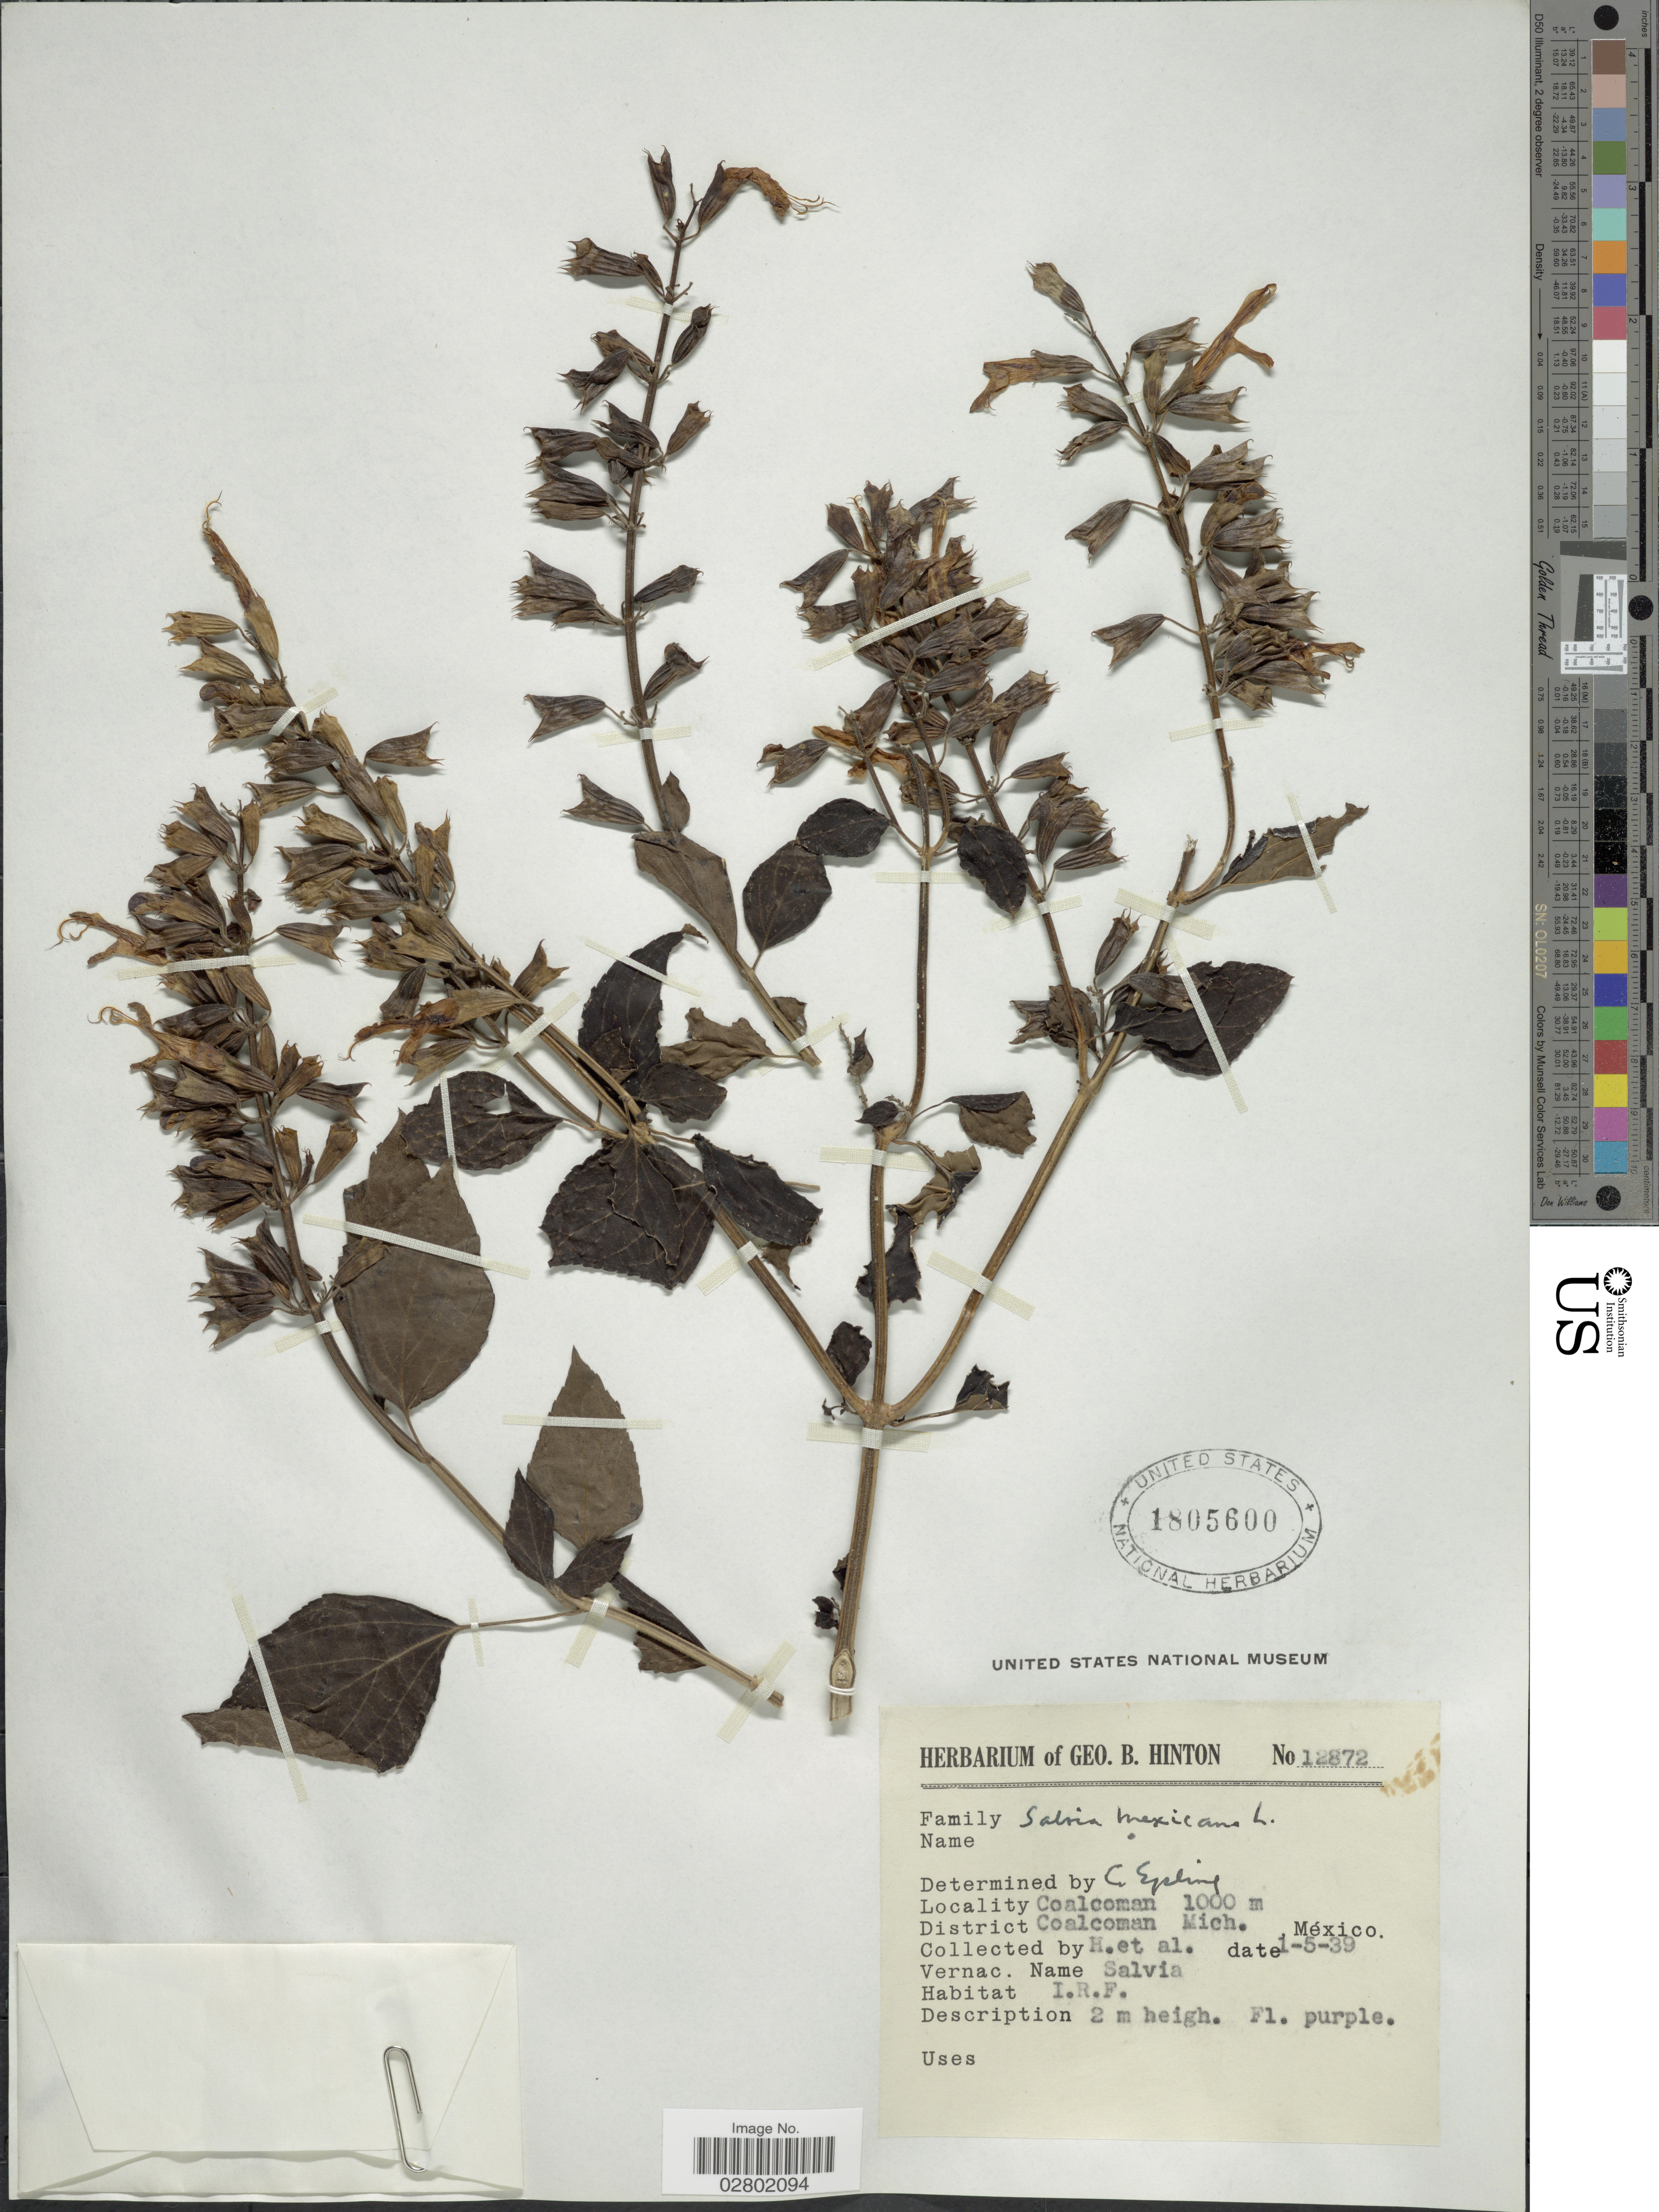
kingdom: Plantae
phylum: Tracheophyta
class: Magnoliopsida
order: Lamiales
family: Lamiaceae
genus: Salvia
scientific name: Salvia mexicana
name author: L.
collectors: G. B. Hinton & et al.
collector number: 12872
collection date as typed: Transcribed d/m/y: 1/5/39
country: Mexico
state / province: Michoacán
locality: Coalcoman, District Coalcoman, Mich.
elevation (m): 1000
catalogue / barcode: US 1805600